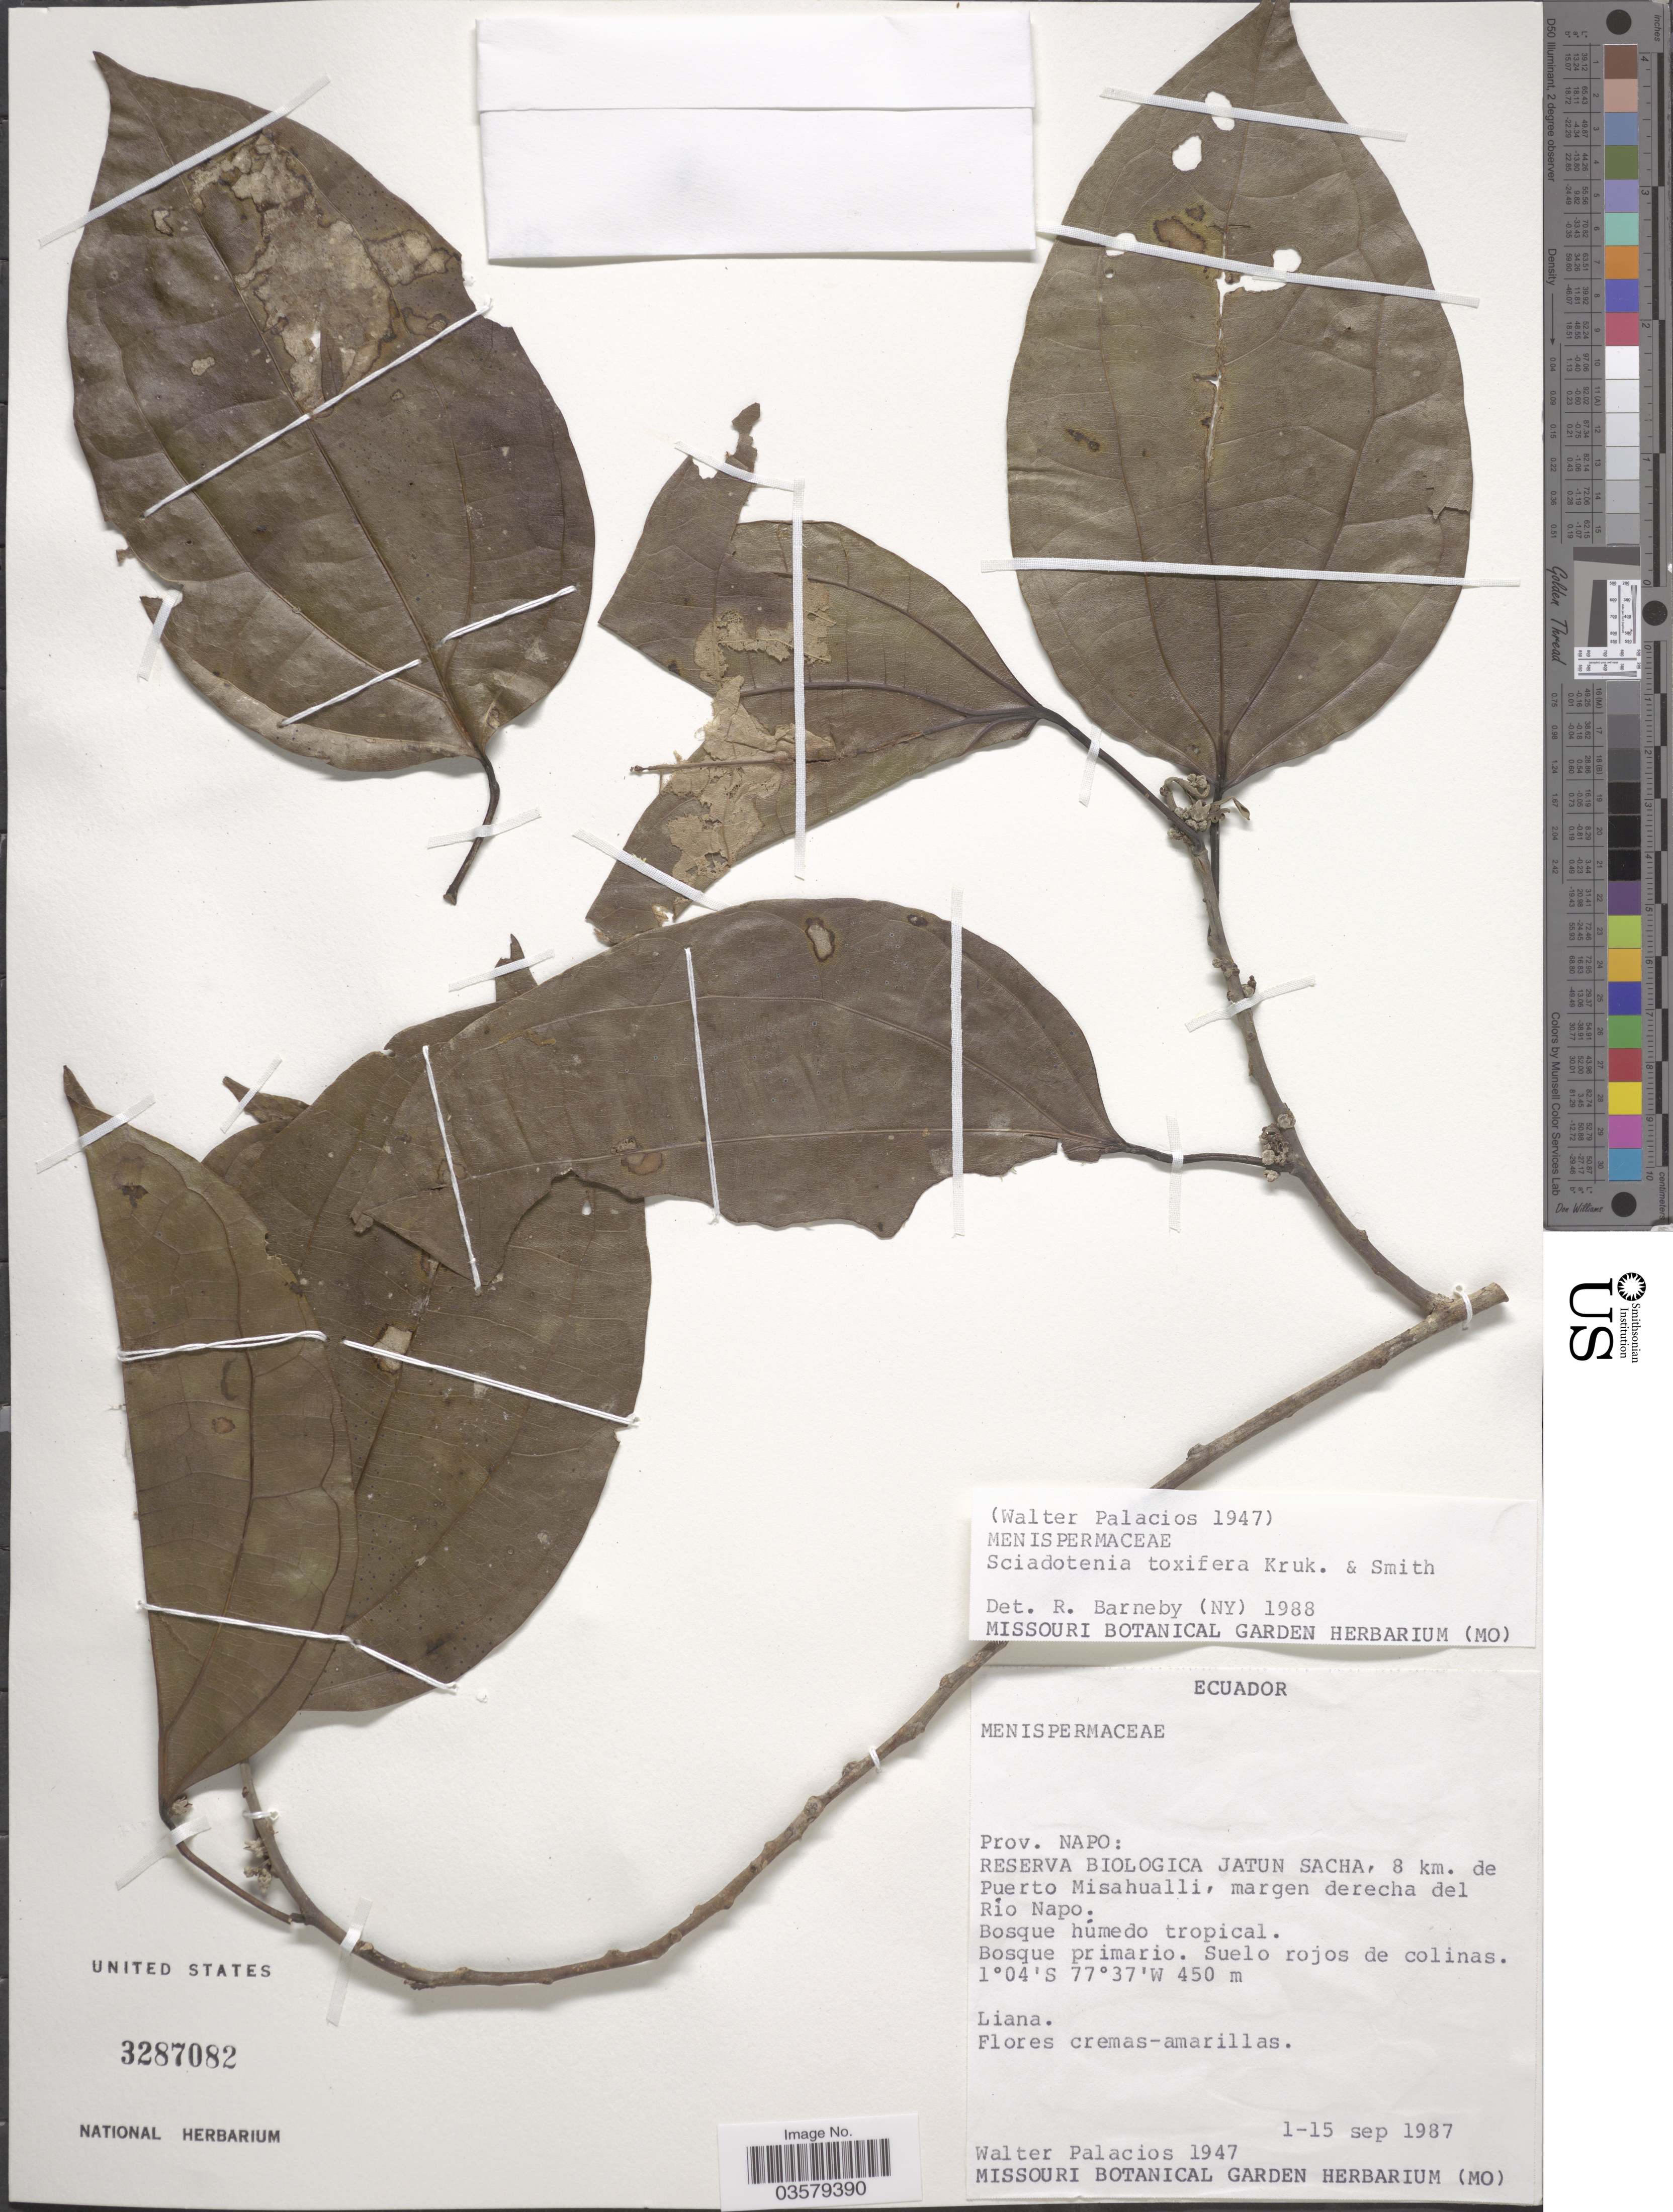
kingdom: Plantae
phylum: Tracheophyta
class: Magnoliopsida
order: Ranunculales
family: Menispermaceae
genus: Sciadotenia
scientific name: Sciadotenia toxifera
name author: Krukoff & A.C. Sm.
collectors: W. Palacios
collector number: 1947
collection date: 1987-09-01/1987-09-15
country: Ecuador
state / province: Napo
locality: Reserva Biologica Jatun Sacha, 8 km. de Puerto Misahualli, margen derecha del Río Napo.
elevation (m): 450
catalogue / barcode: US 3287082